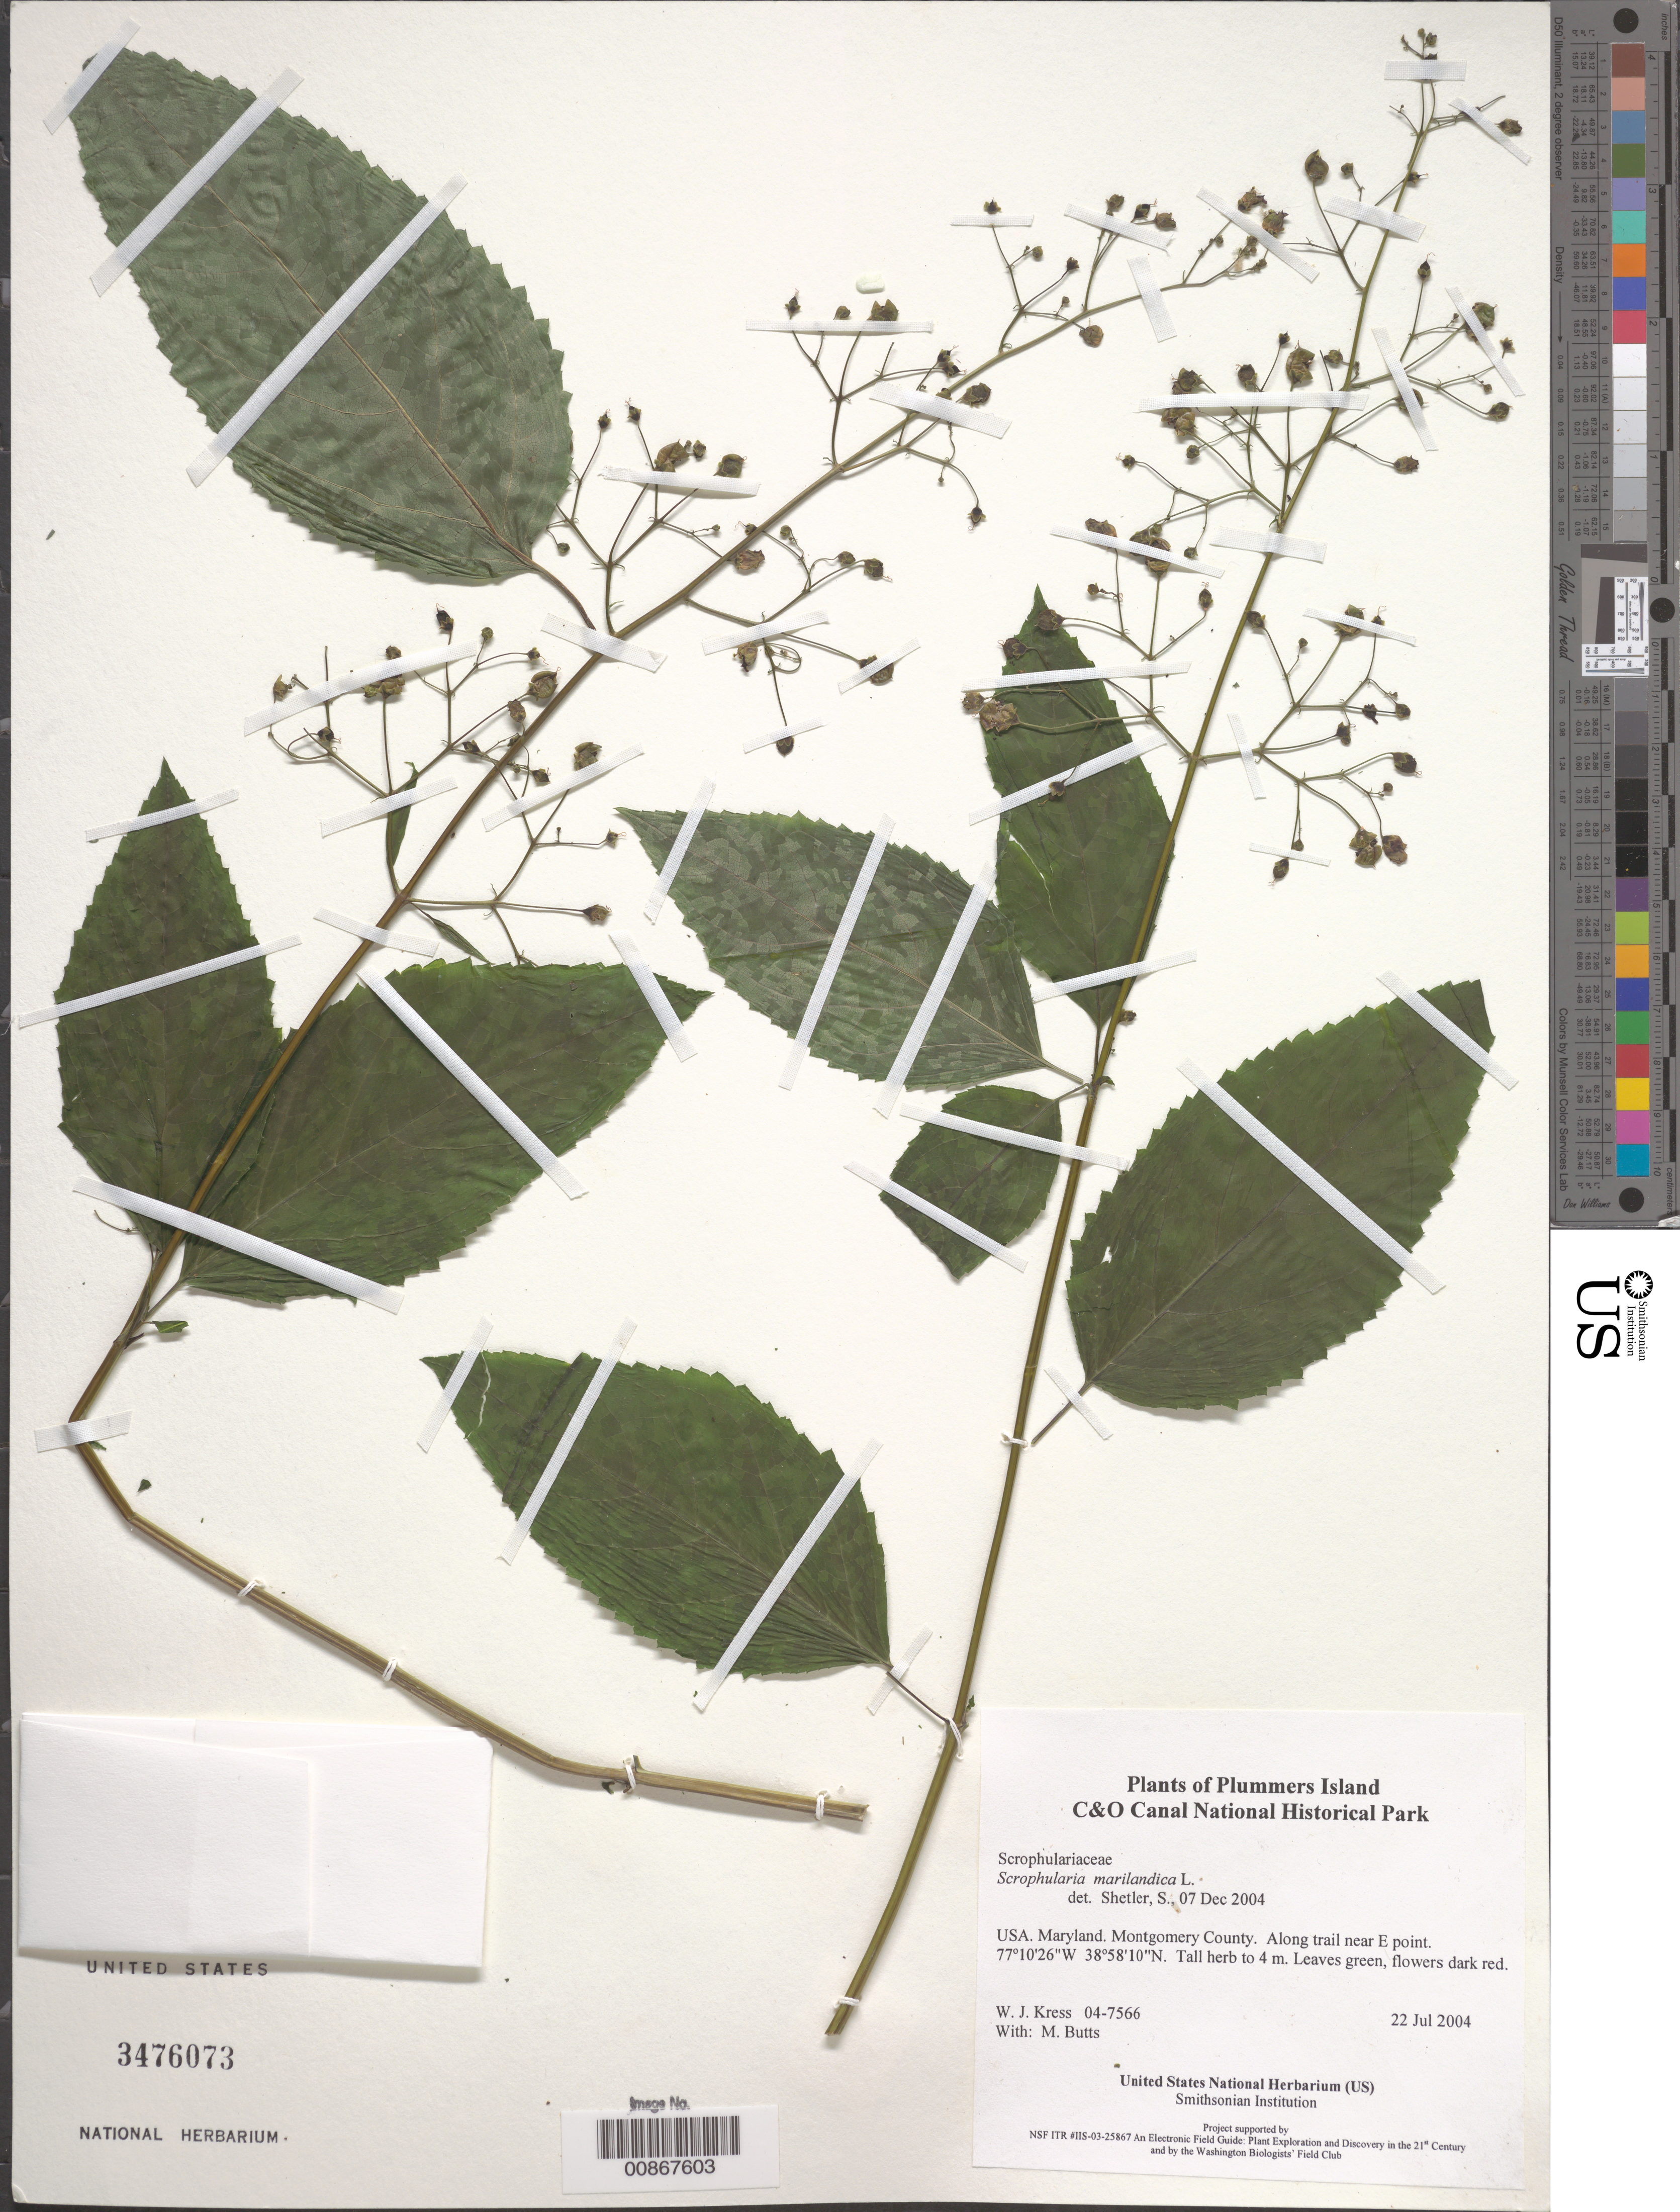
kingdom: Plantae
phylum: Tracheophyta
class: Magnoliopsida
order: Lamiales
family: Scrophulariaceae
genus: Scrophularia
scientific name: Scrophularia marilandica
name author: L.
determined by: Shetler, Stanwyn G., (US), NMNH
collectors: W. J. Kress & M. B. Butts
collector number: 04-7566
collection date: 2004-07-22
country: United States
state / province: Maryland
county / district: Montgomery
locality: Chesapeake and Ohio Canal National Historical Park, Plummers Island, Along trail near E point.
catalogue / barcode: US 3476073